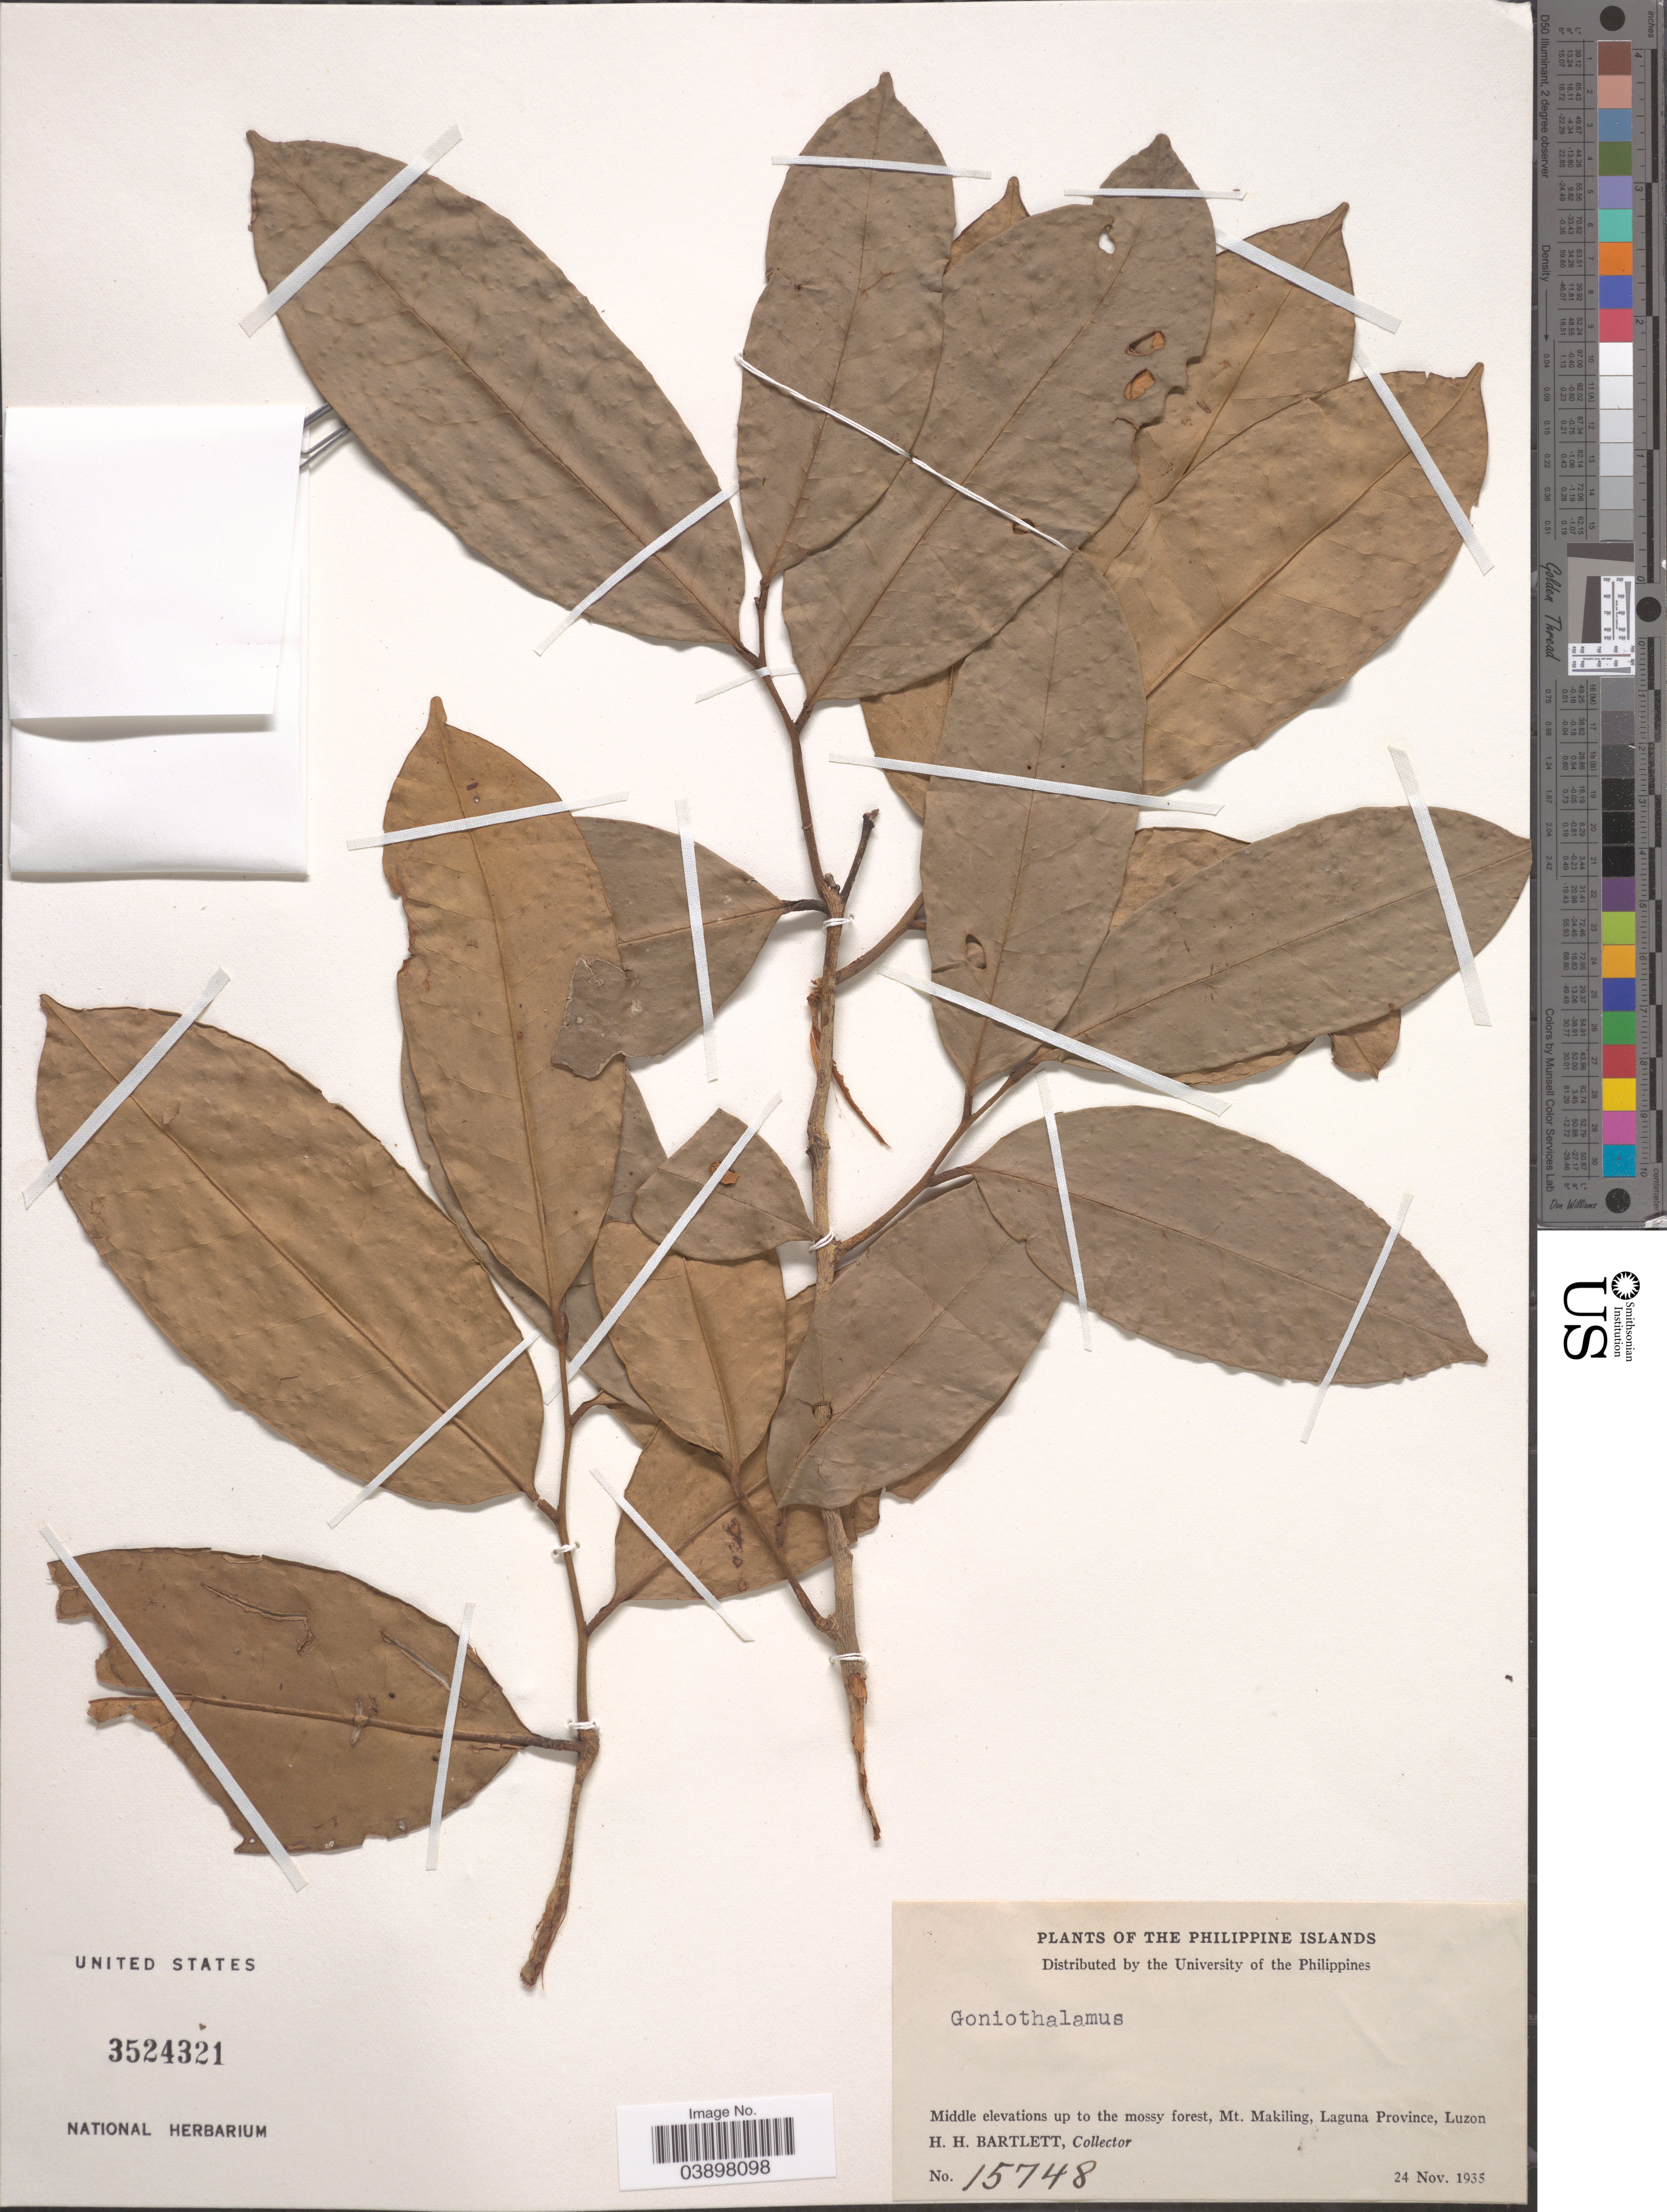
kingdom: Plantae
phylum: Tracheophyta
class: Magnoliopsida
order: Magnoliales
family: Annonaceae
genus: Goniothalamus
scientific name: Goniothalamus sp.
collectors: H. H. Bartlett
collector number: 15748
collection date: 1935-11-24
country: Philippines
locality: Middle elevations up to the mossy forest, Mt. Makiling, Laguna Province, Luzon.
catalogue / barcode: US 3524321